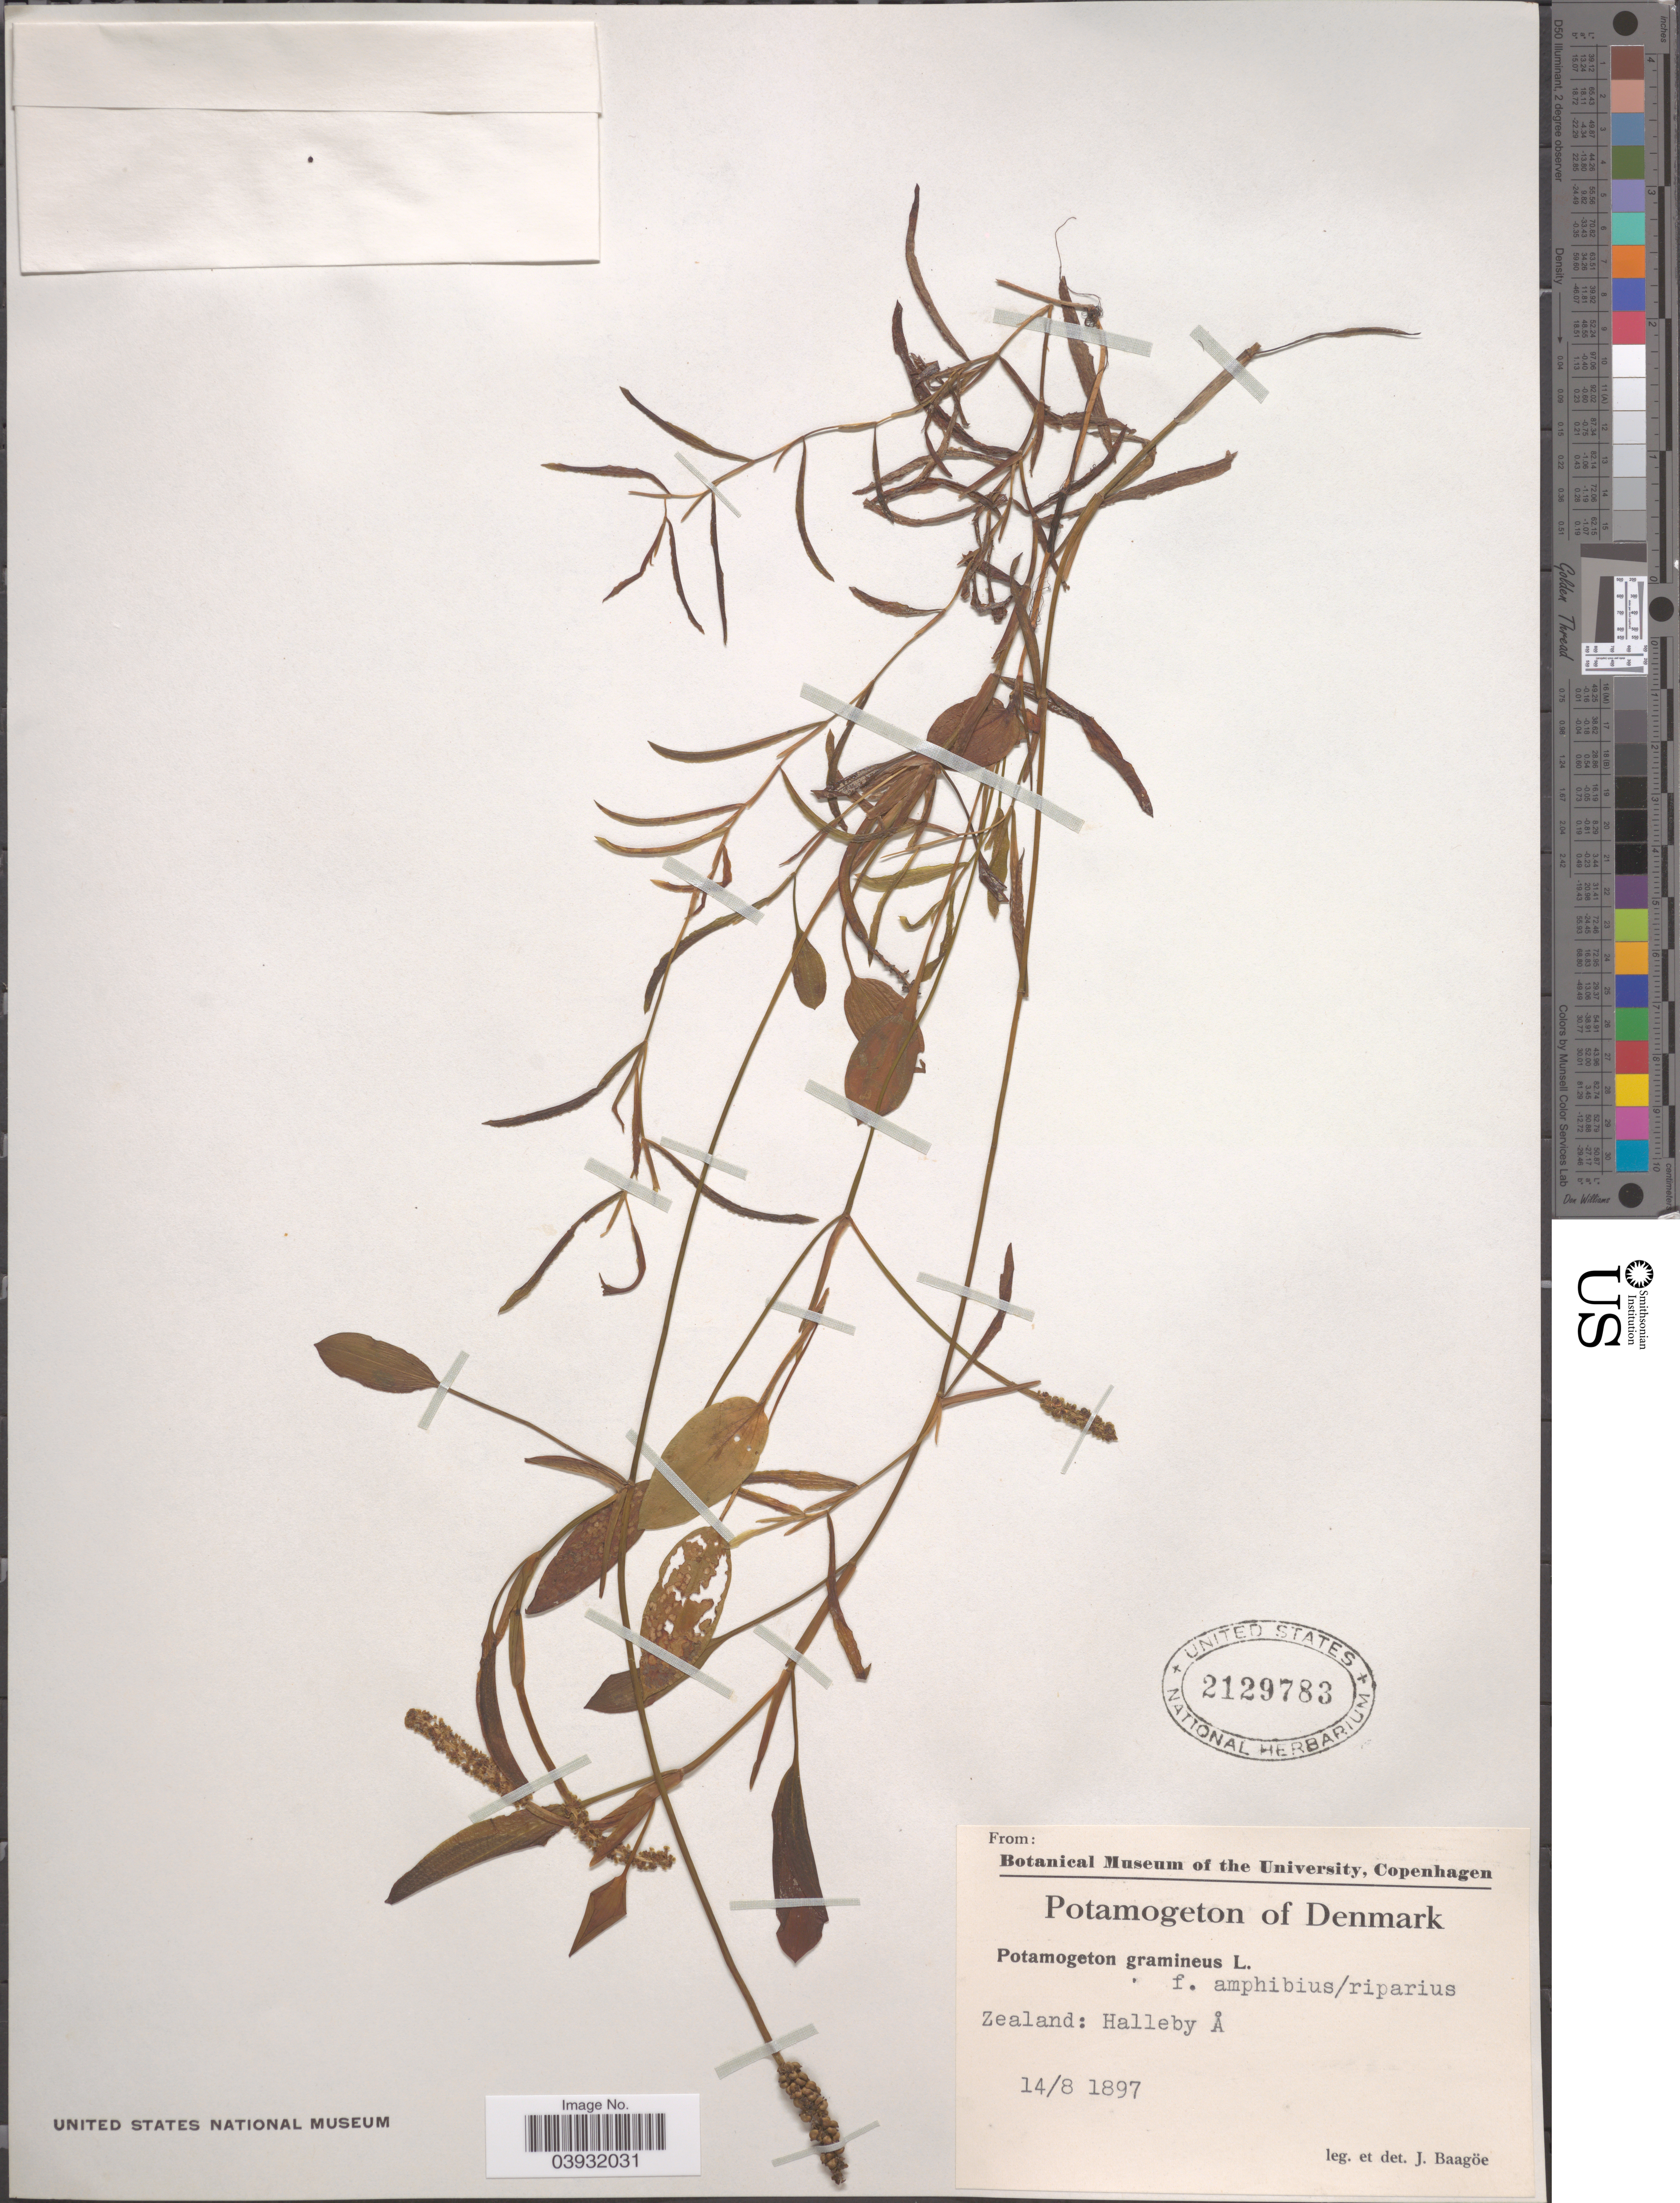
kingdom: Plantae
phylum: Tracheophyta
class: Liliopsida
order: Alismatales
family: Potamogetonaceae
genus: Potamogeton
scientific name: Potamogeton gramineus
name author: L.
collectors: J. Baagoe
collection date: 1897-08-14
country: Denmark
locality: Zealand: Halleby Å.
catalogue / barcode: US 2129783